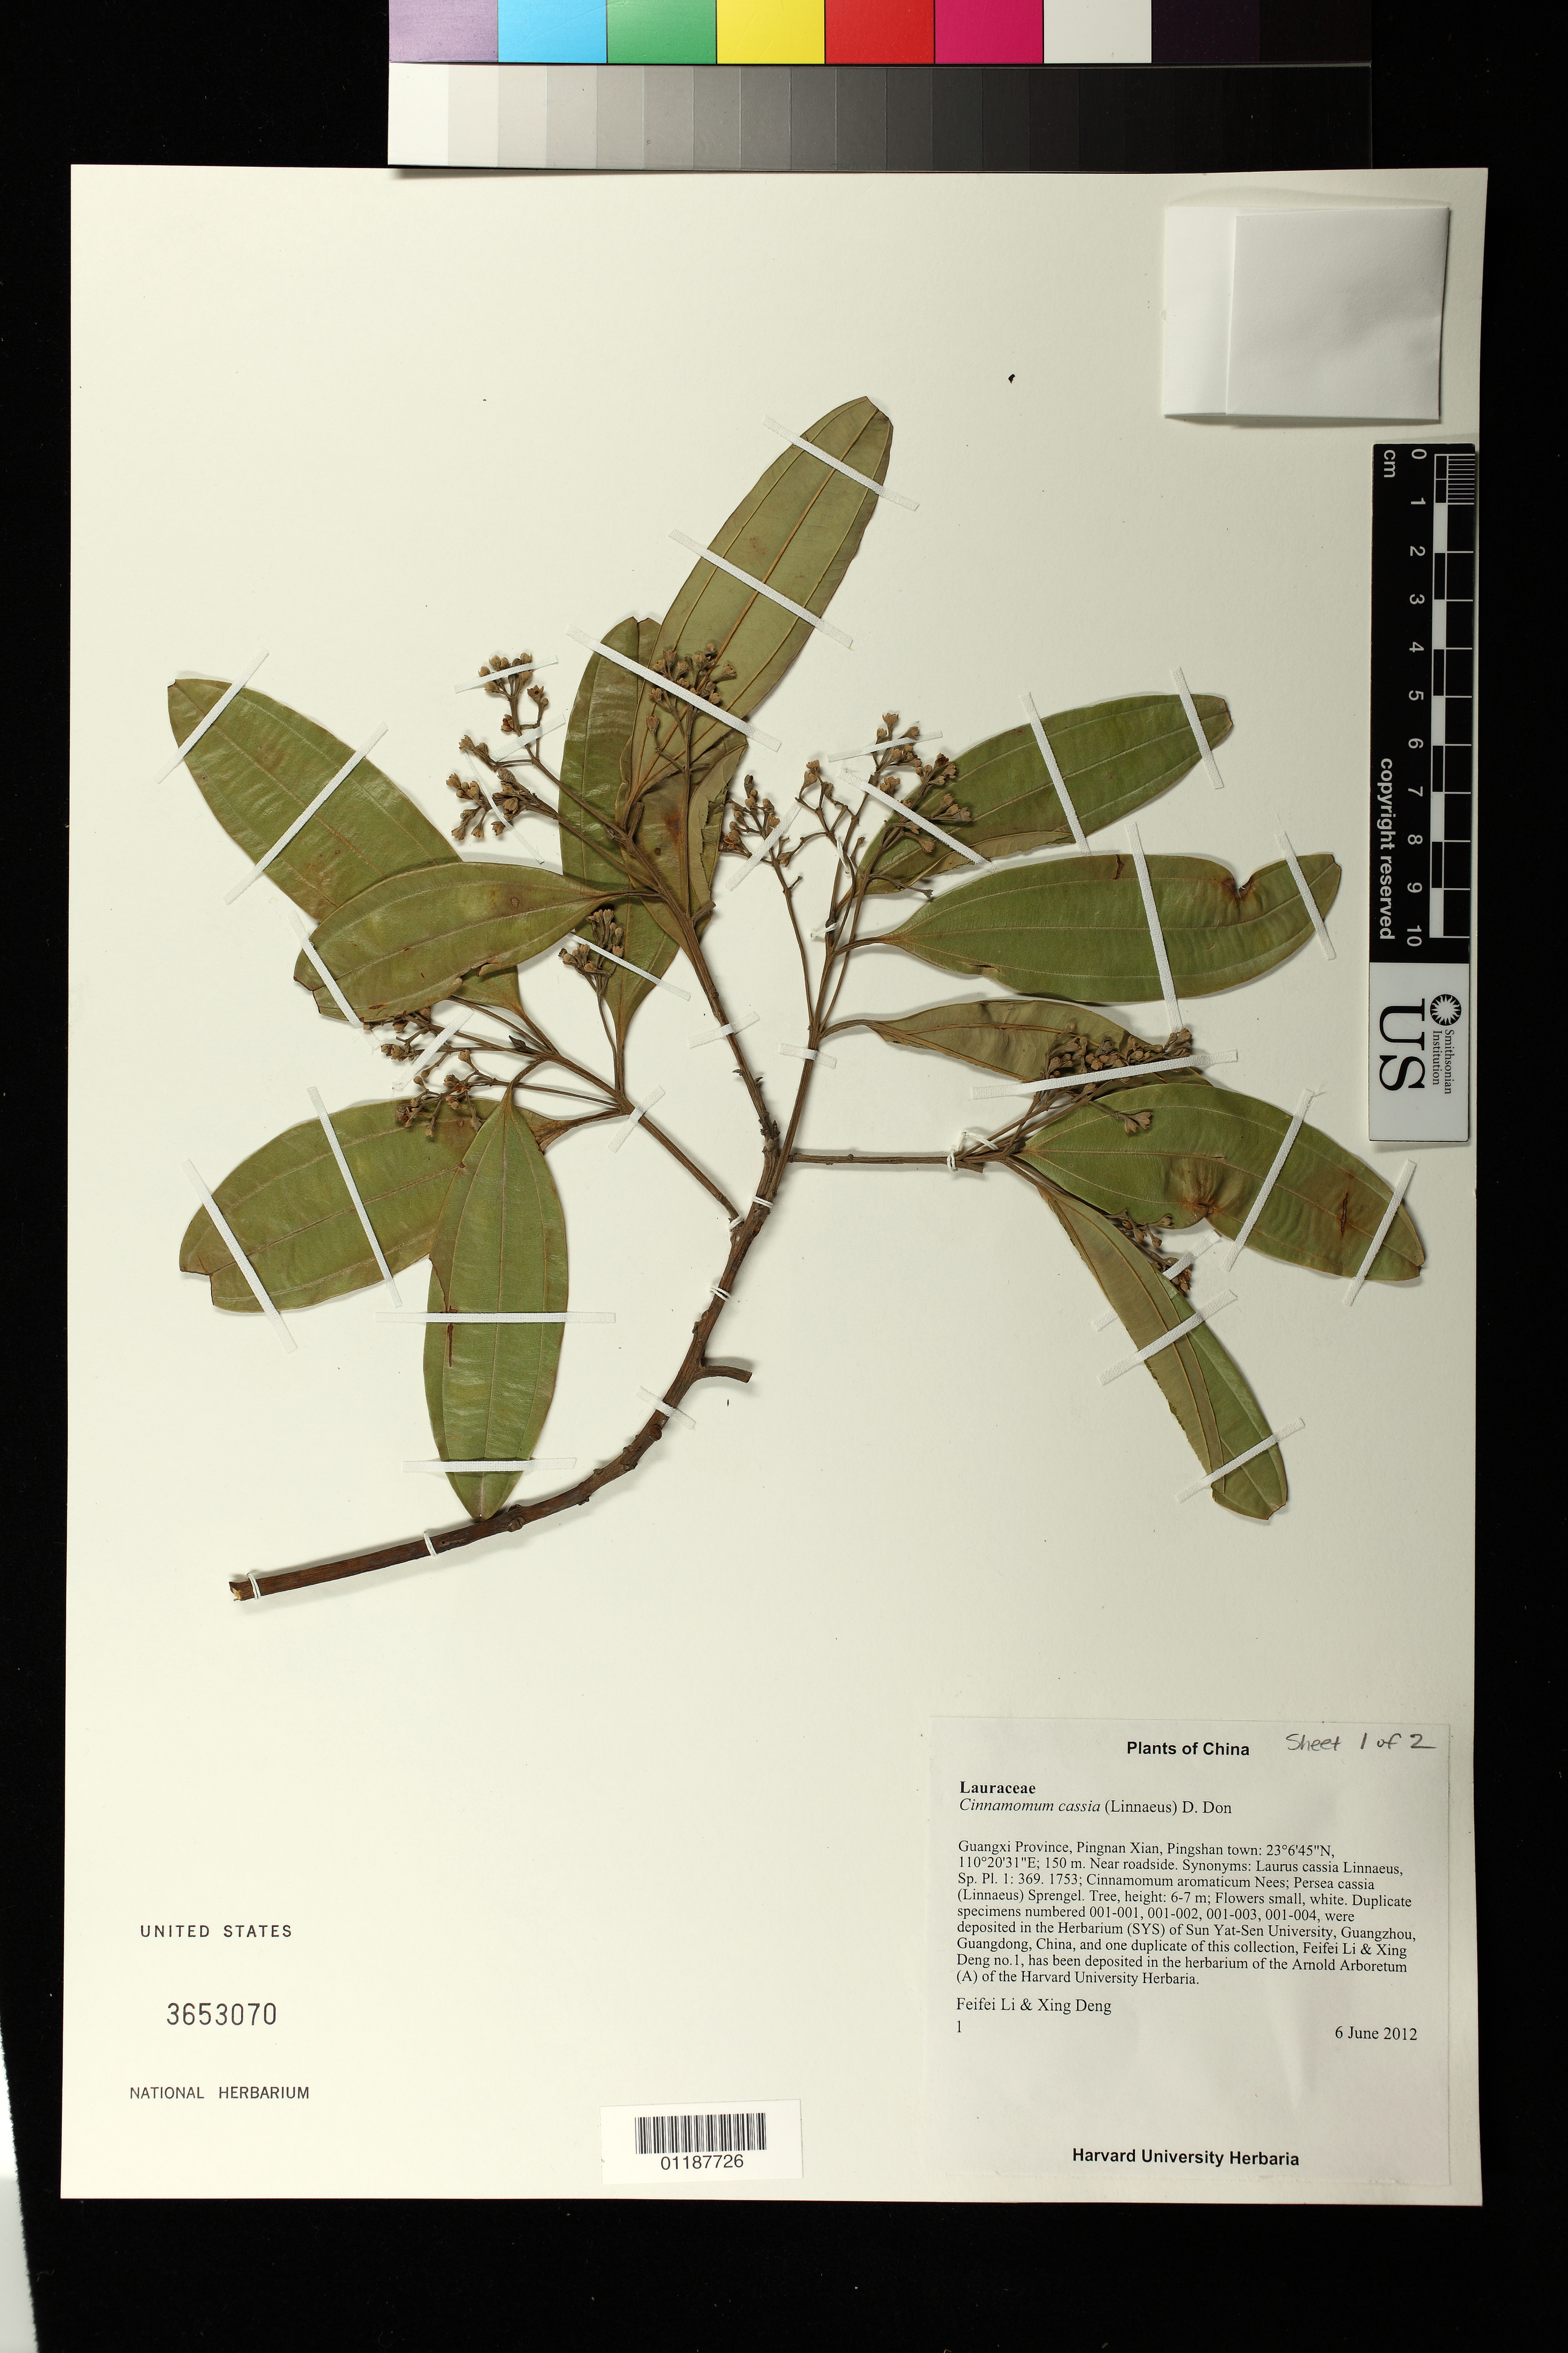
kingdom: Plantae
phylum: Tracheophyta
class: Magnoliopsida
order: Laurales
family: Lauraceae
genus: Cinnamomum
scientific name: Cinnamomum cassia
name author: (L.) D. Don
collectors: F. F. Li & X. Deng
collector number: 1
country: China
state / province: Guangxi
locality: Pingnan Xian, Pingshan town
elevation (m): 150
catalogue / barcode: US 3653070